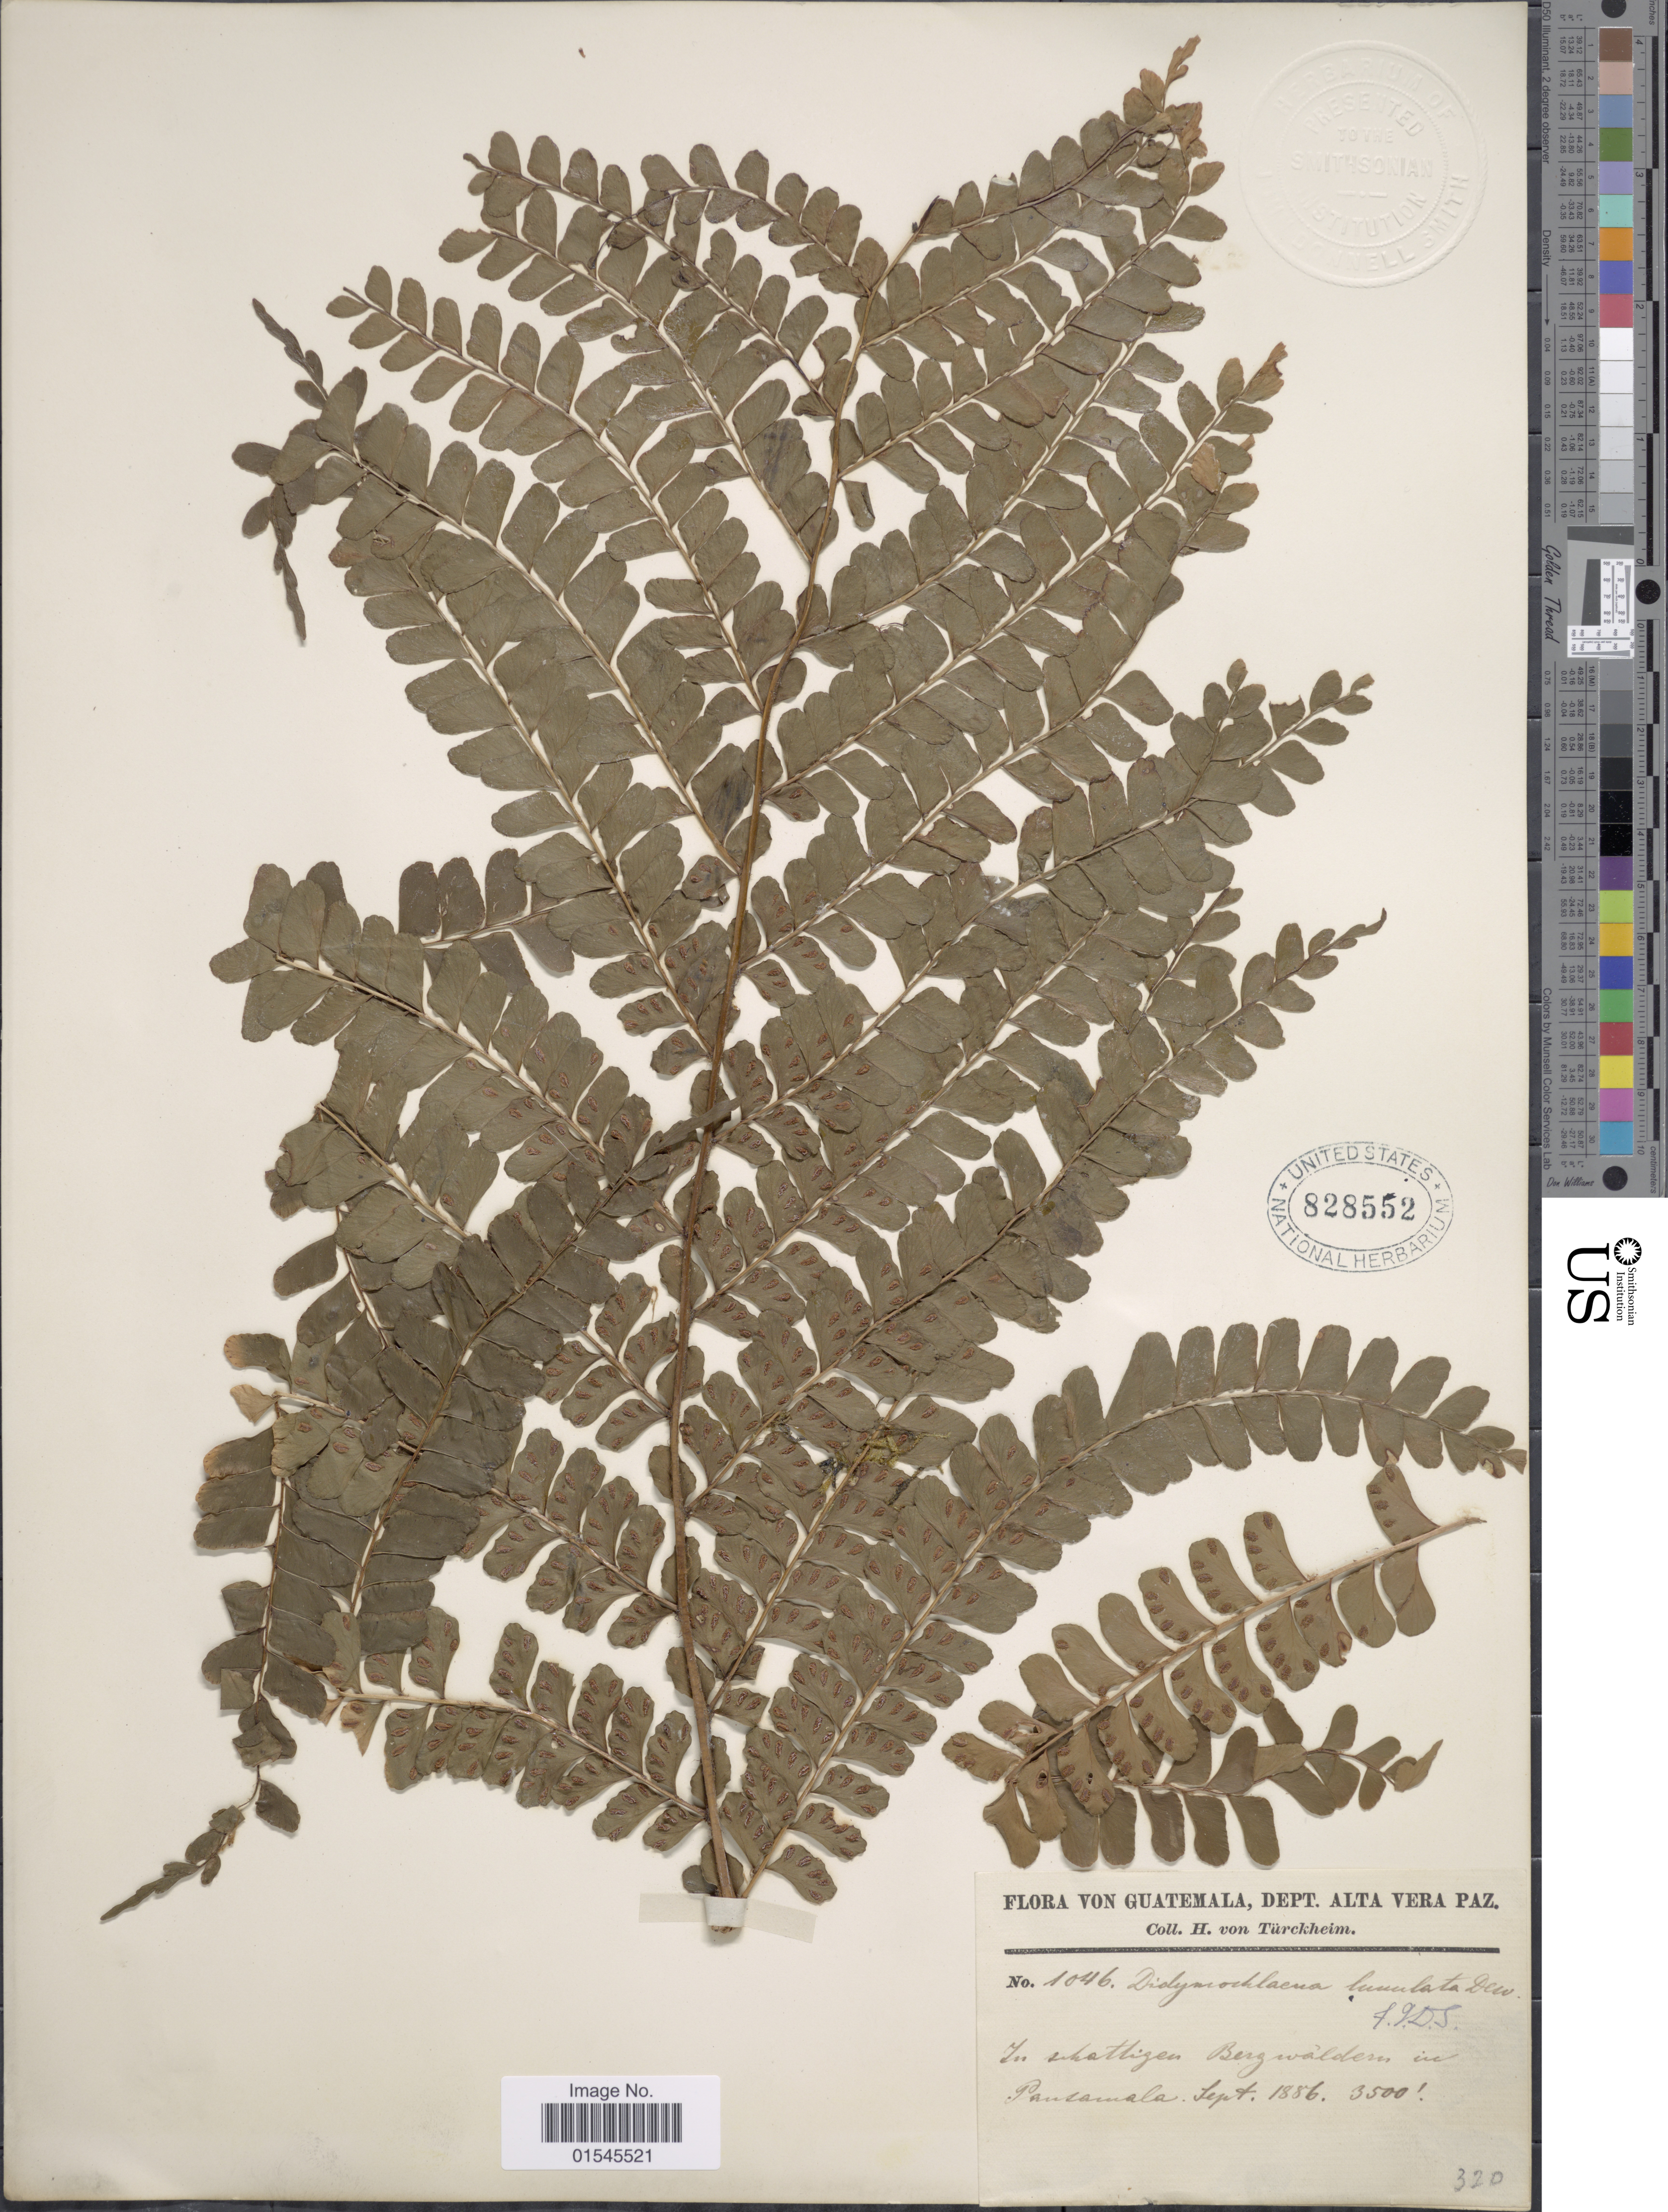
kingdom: Plantae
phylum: Tracheophyta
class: Polypodiopsida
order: Polypodiales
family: Didymochlaenaceae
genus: Didymochlaena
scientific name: Didymochlaena truncatula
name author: (Sw.) J. Sm.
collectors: H. von Tuerckheim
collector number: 1046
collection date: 1886-09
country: Guatemala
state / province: Alta Verapaz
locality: Dept. Alta Verapaz. Pansamala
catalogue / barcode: US 828552